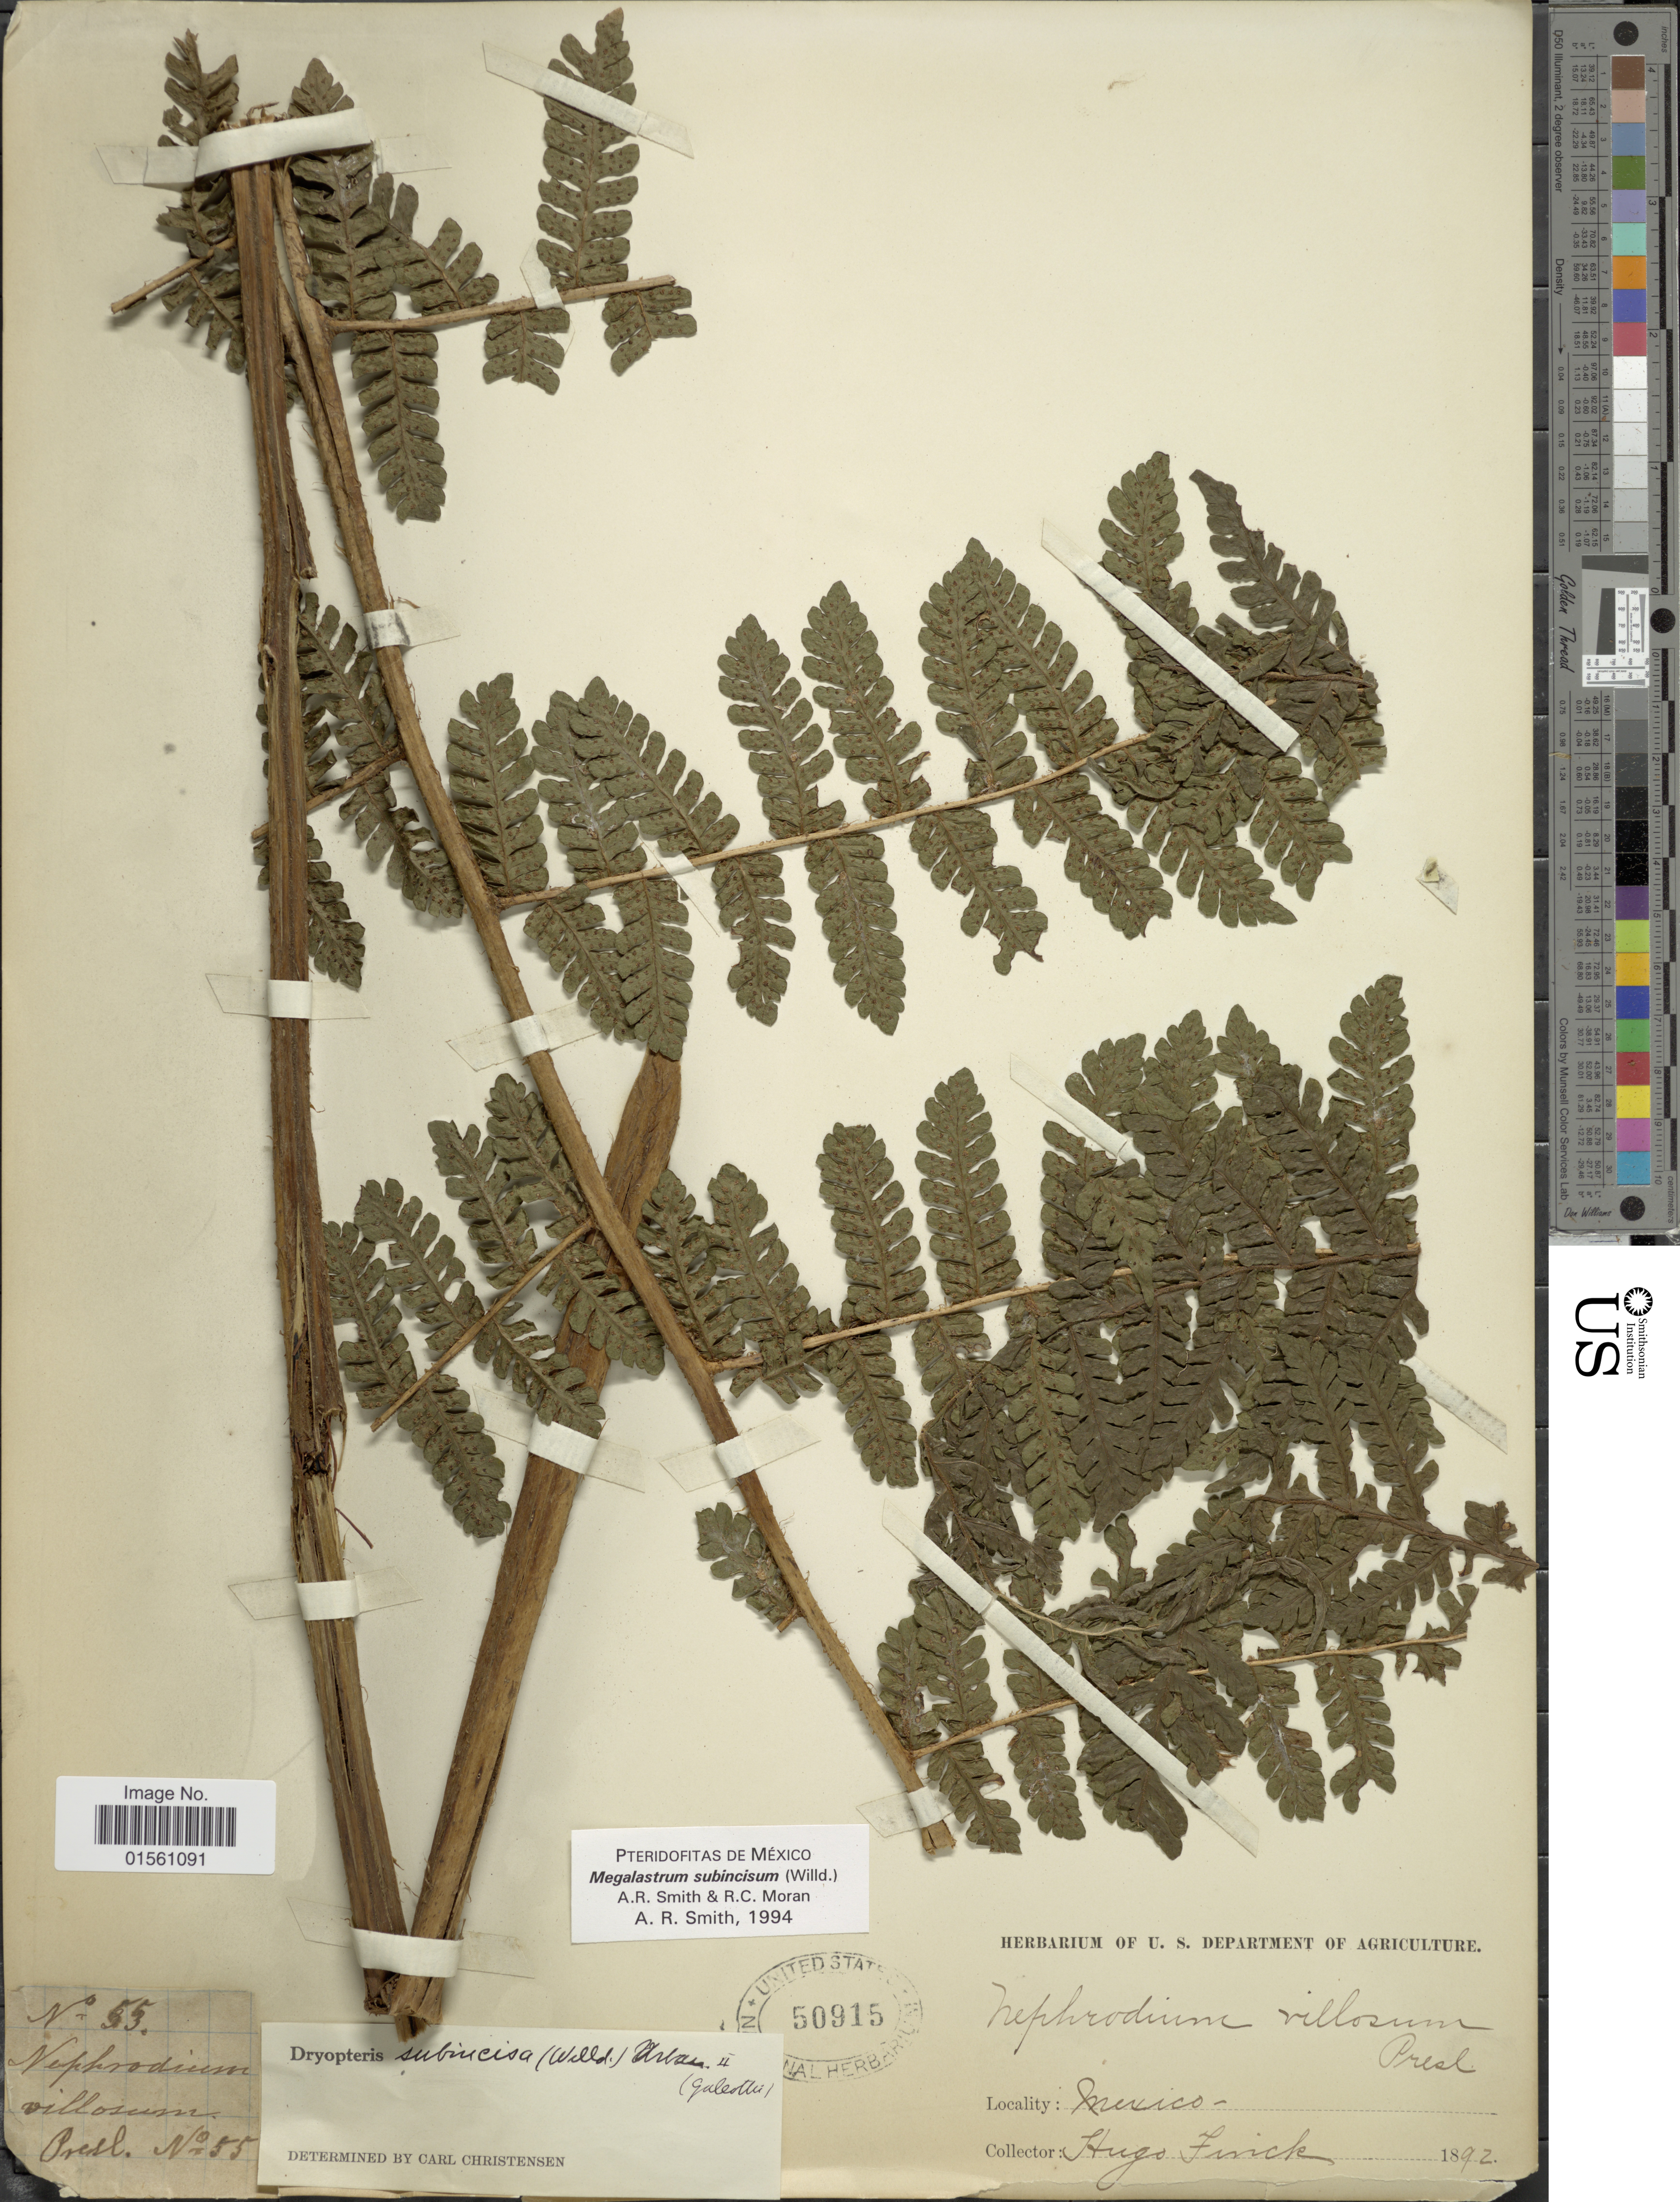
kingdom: Plantae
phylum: Tracheophyta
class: Polypodiopsida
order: Polypodiales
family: Dryopteridaceae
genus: Megalastrum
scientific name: Megalastrum subincisum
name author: (Willd.) A.R. Sm. & R.C. Moran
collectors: H. Finck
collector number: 55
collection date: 1892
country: Mexico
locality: Mexico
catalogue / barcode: US 50915